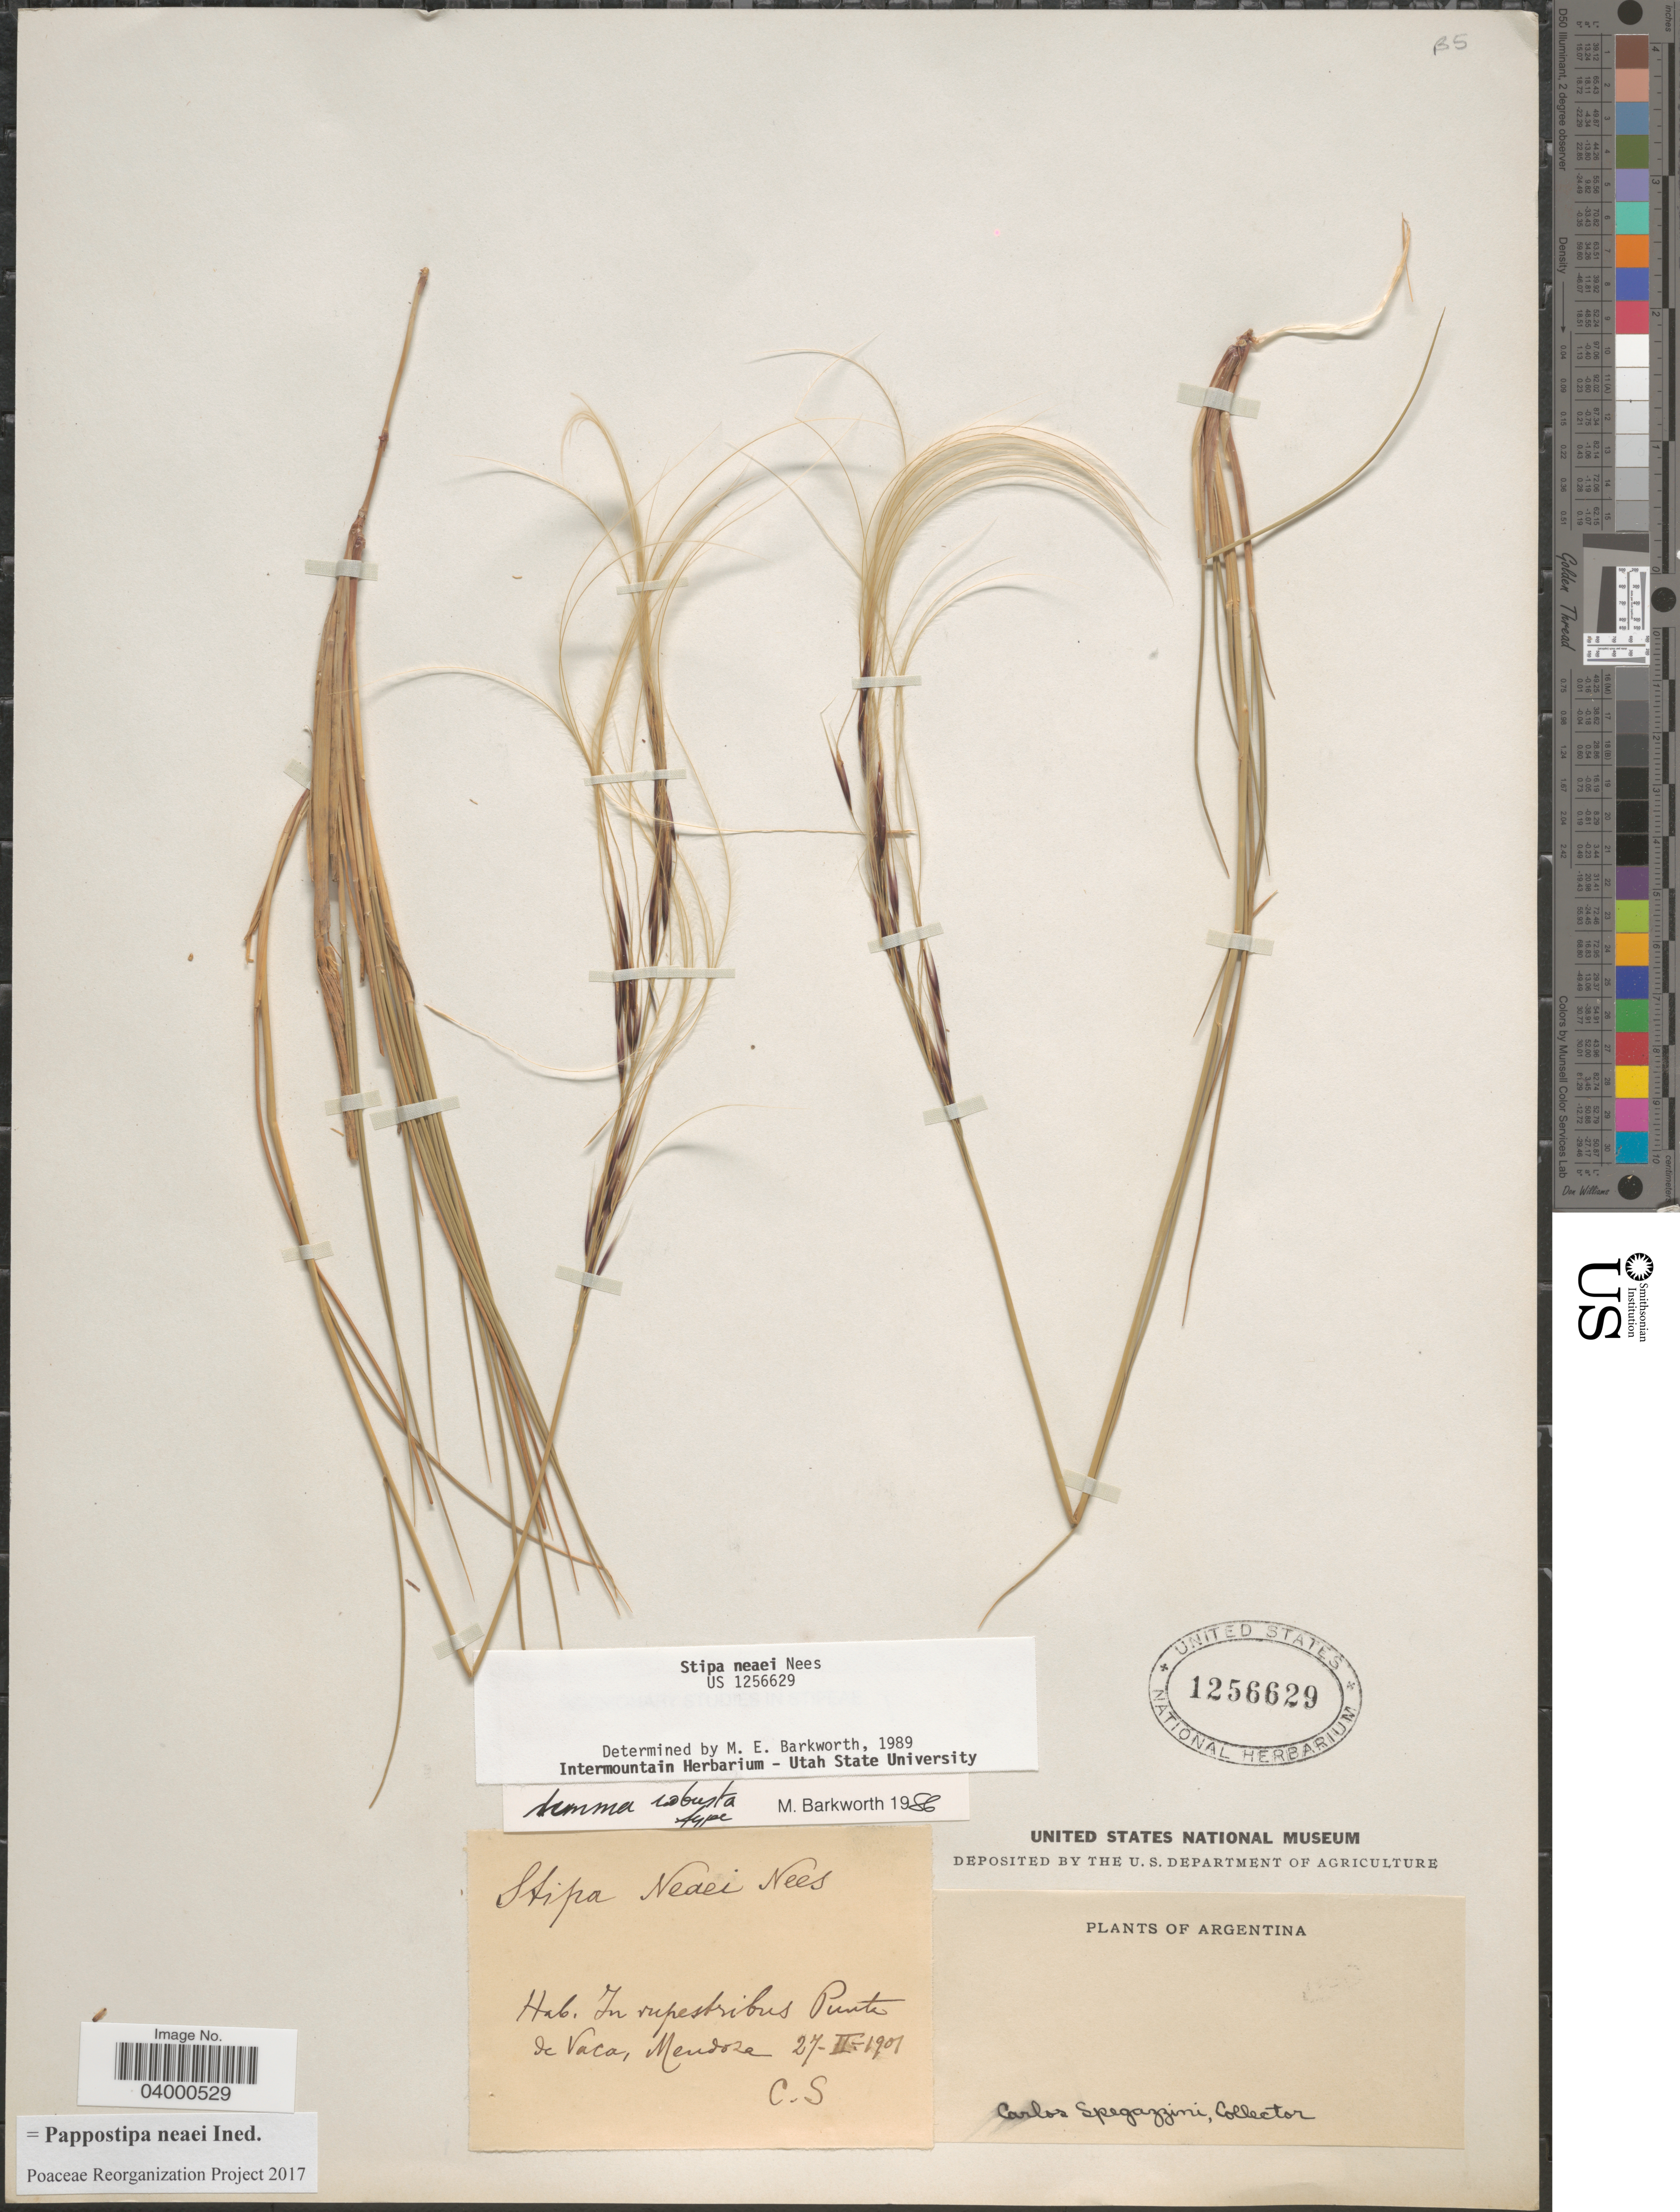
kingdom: Plantae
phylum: Tracheophyta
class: Liliopsida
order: Poales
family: Poaceae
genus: Pappostipa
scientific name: Pappostipa neaei ined.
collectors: C. L. Spegazzini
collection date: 1901-02-27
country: Argentina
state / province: Mendoza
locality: In repestribus Puntu de Vaca.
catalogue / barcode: US 1256629